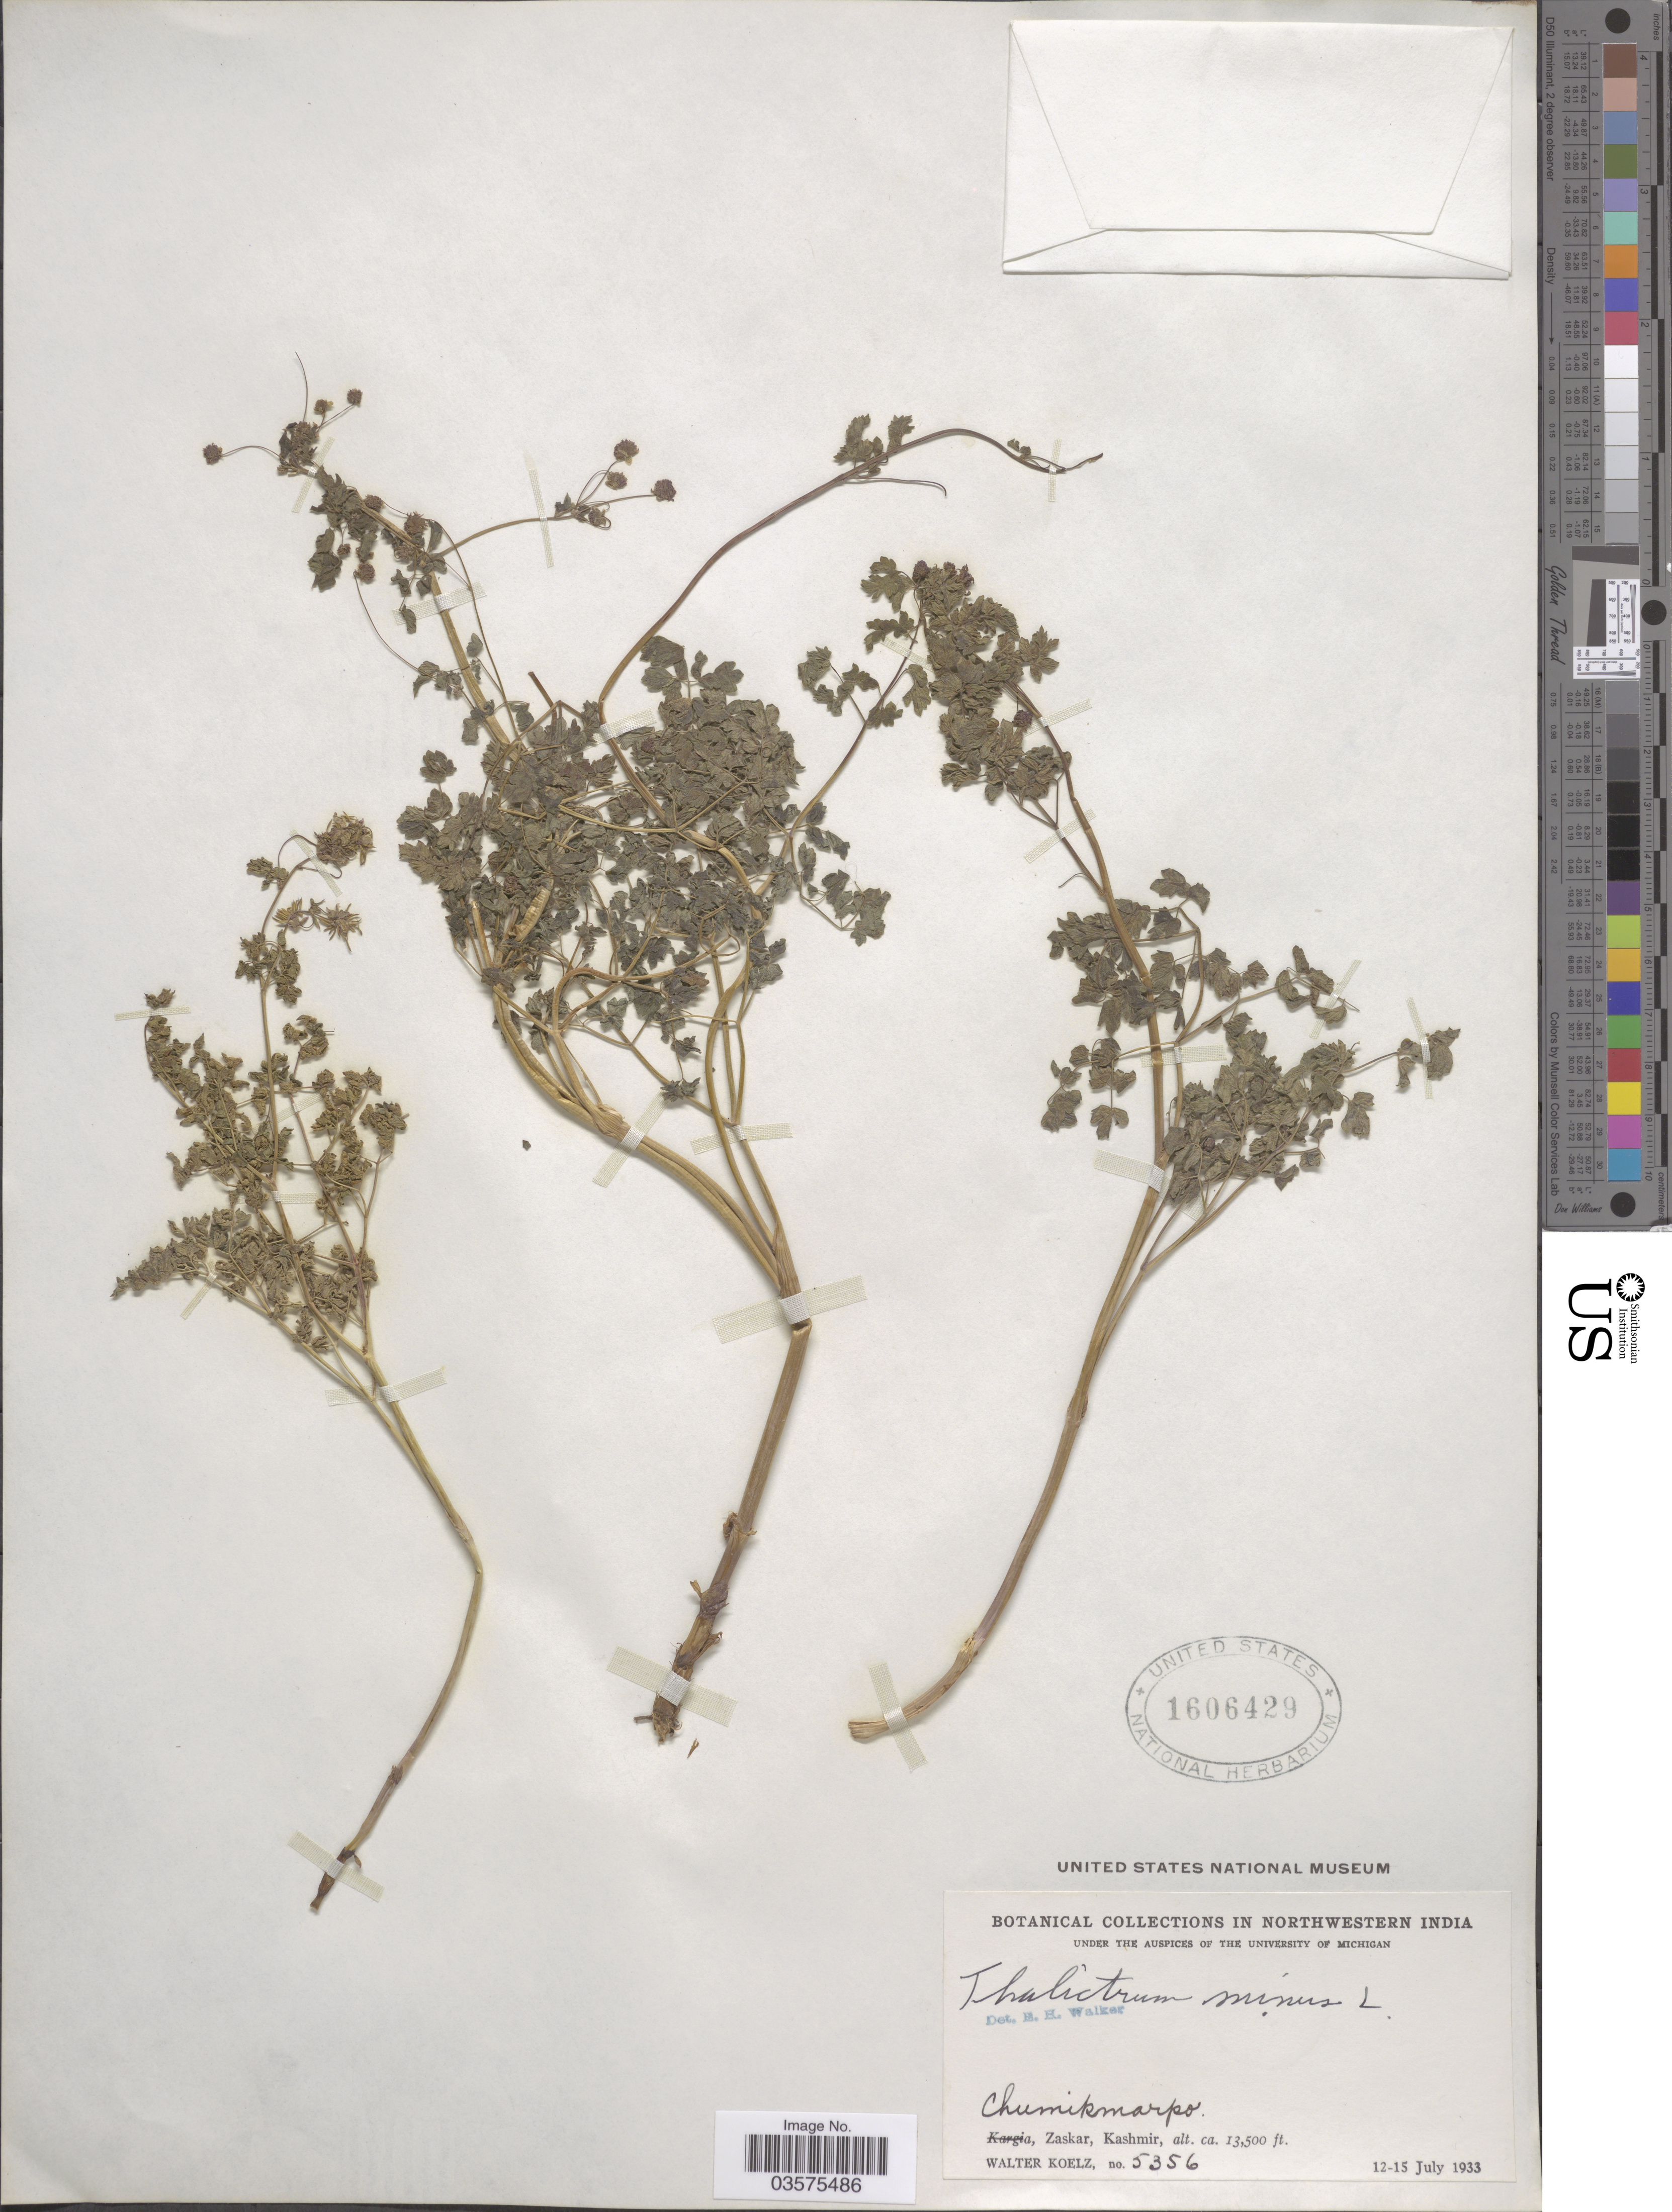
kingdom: Plantae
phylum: Tracheophyta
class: Magnoliopsida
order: Ranunculales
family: Ranunculaceae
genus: Thalictrum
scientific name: Thalictrum minus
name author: L.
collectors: W. N. Koelz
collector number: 5356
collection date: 1933-07-12/1933-07-15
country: India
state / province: Jammu and Kashmir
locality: Northeastern India. Chumikmarpo. Zaskar, Kashmir.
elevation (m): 4115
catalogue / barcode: US 1606429